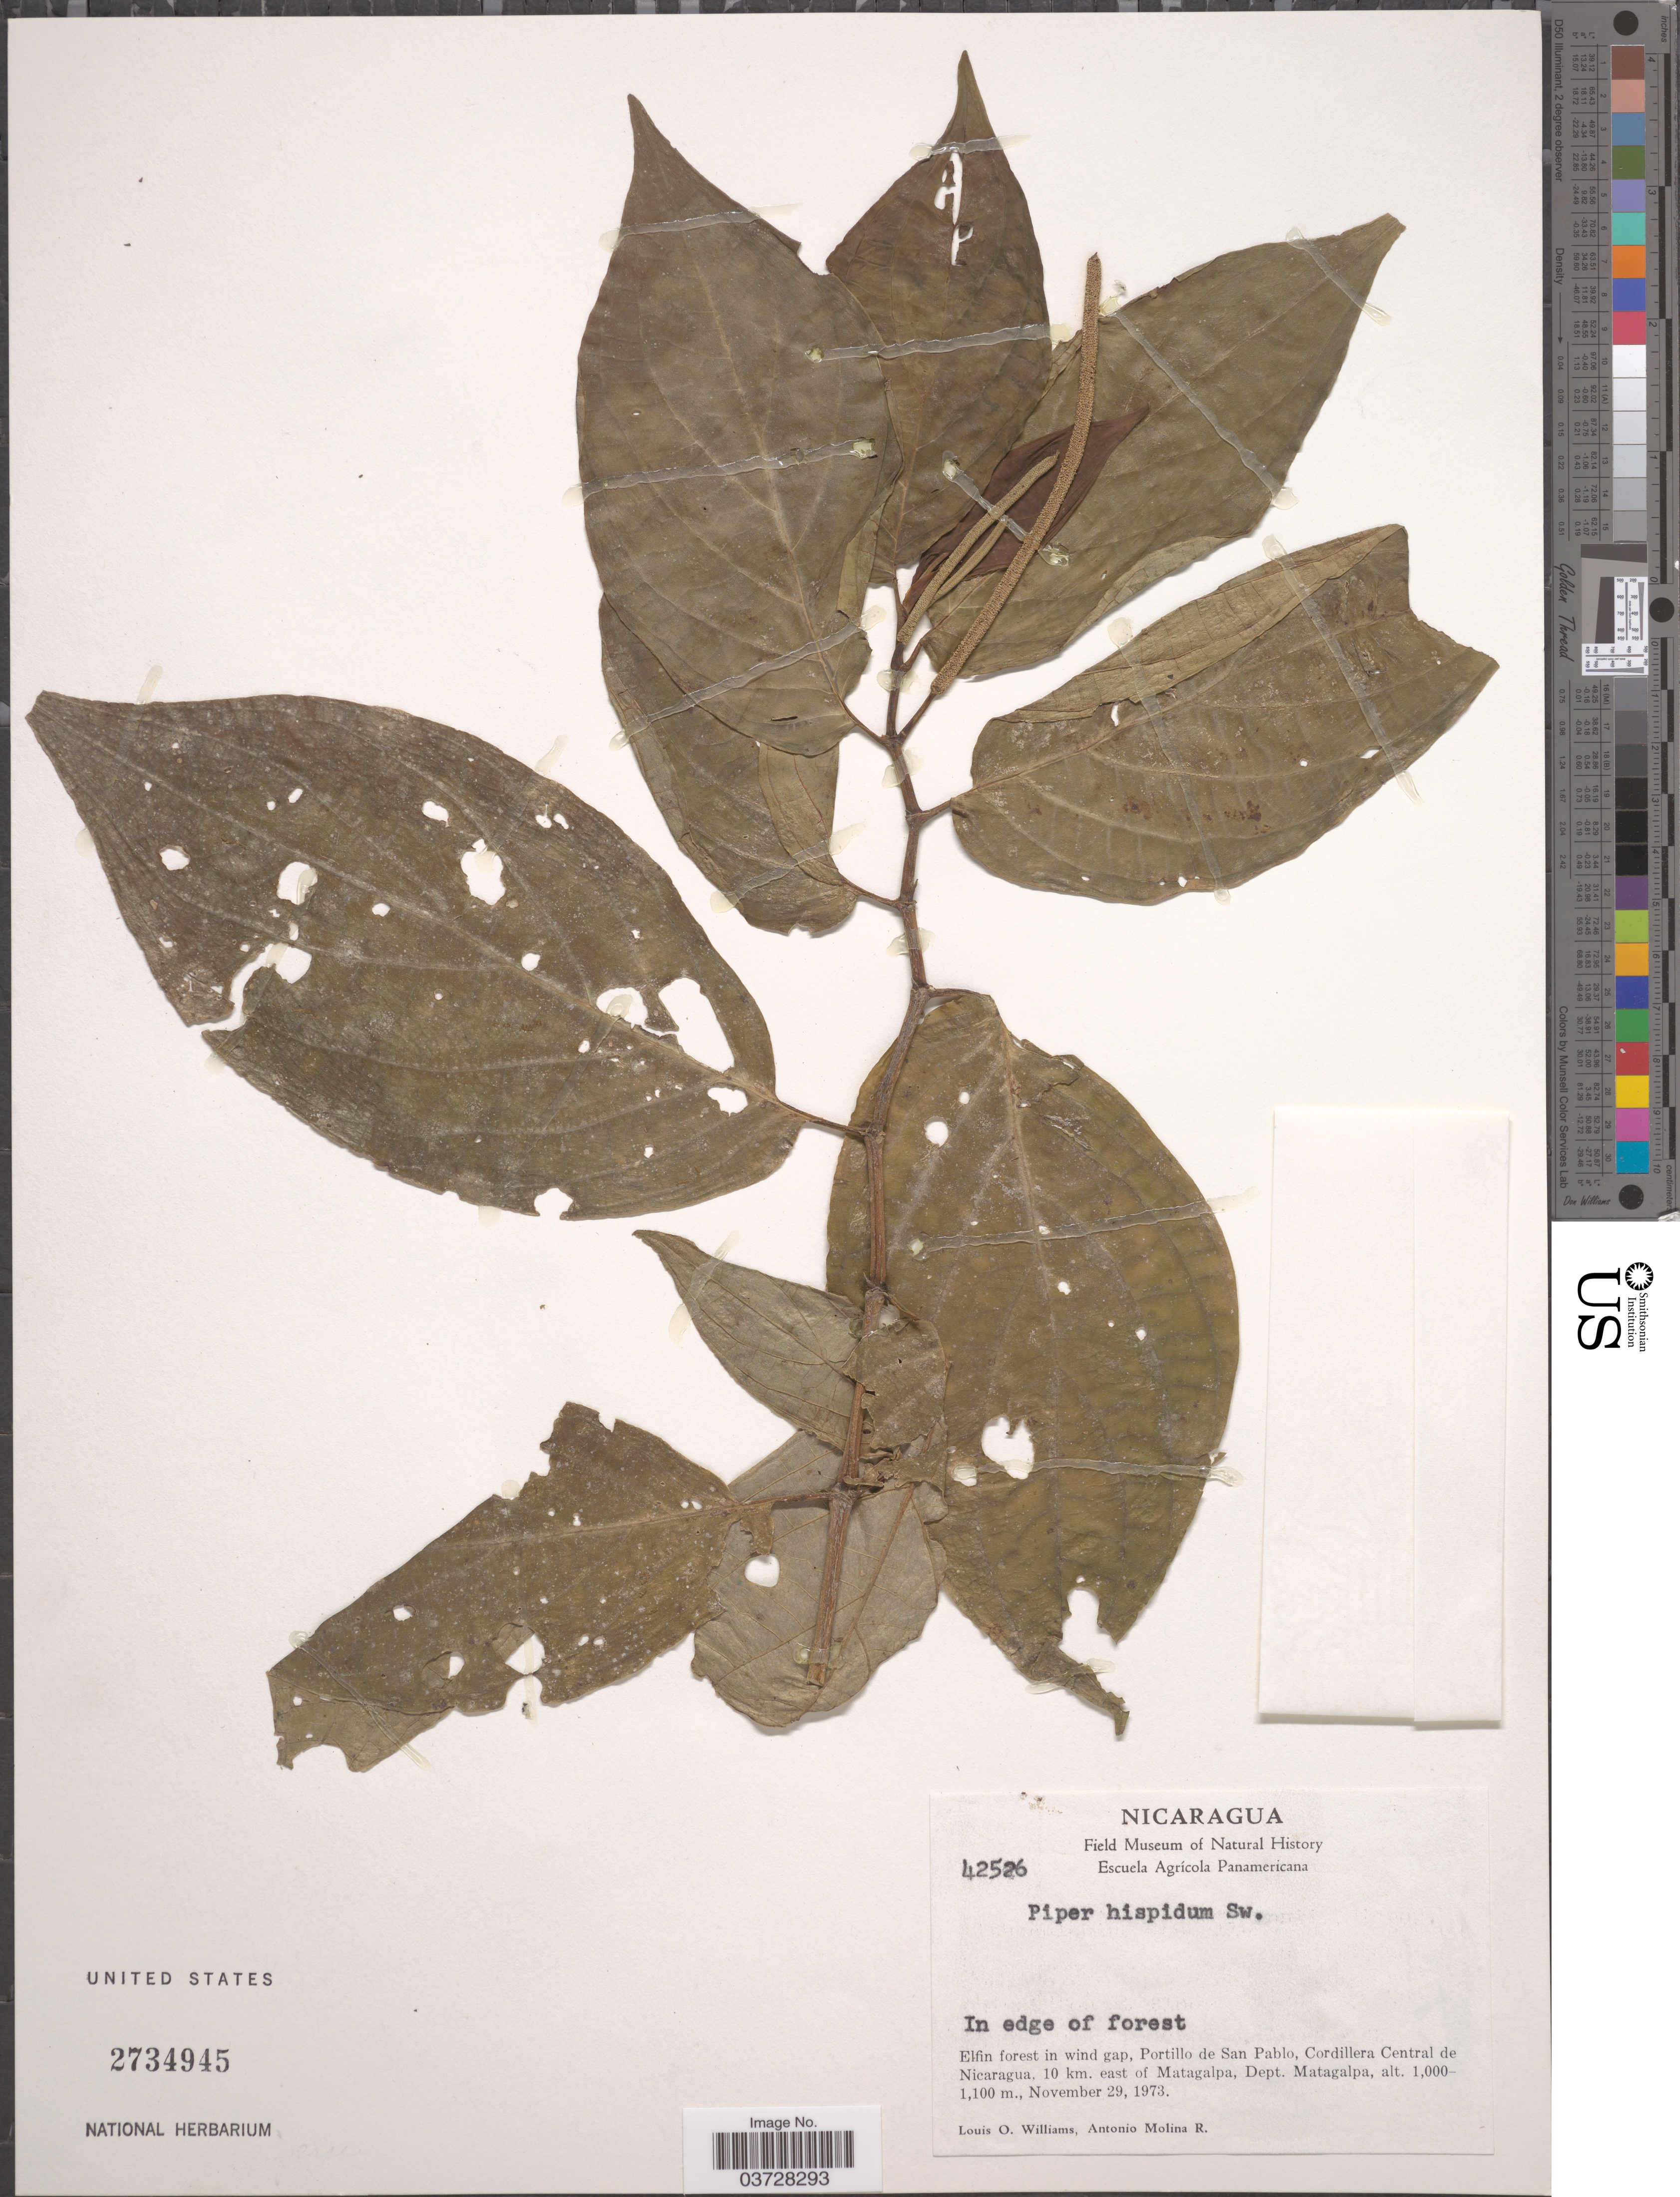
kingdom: Plantae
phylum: Tracheophyta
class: Magnoliopsida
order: Piperales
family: Piperaceae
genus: Piper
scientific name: Piper hispidum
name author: Sw.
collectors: L. O. Williams & A. Molina R.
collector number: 42526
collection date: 1973-11-29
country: Nicaragua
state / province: Matagalpa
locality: Portillo de San Pablo, Cordillera Central de Nicaragua, 10 km. east of Matagalpa, Dept. Matagalpa.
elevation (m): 1000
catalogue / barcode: US 2734945